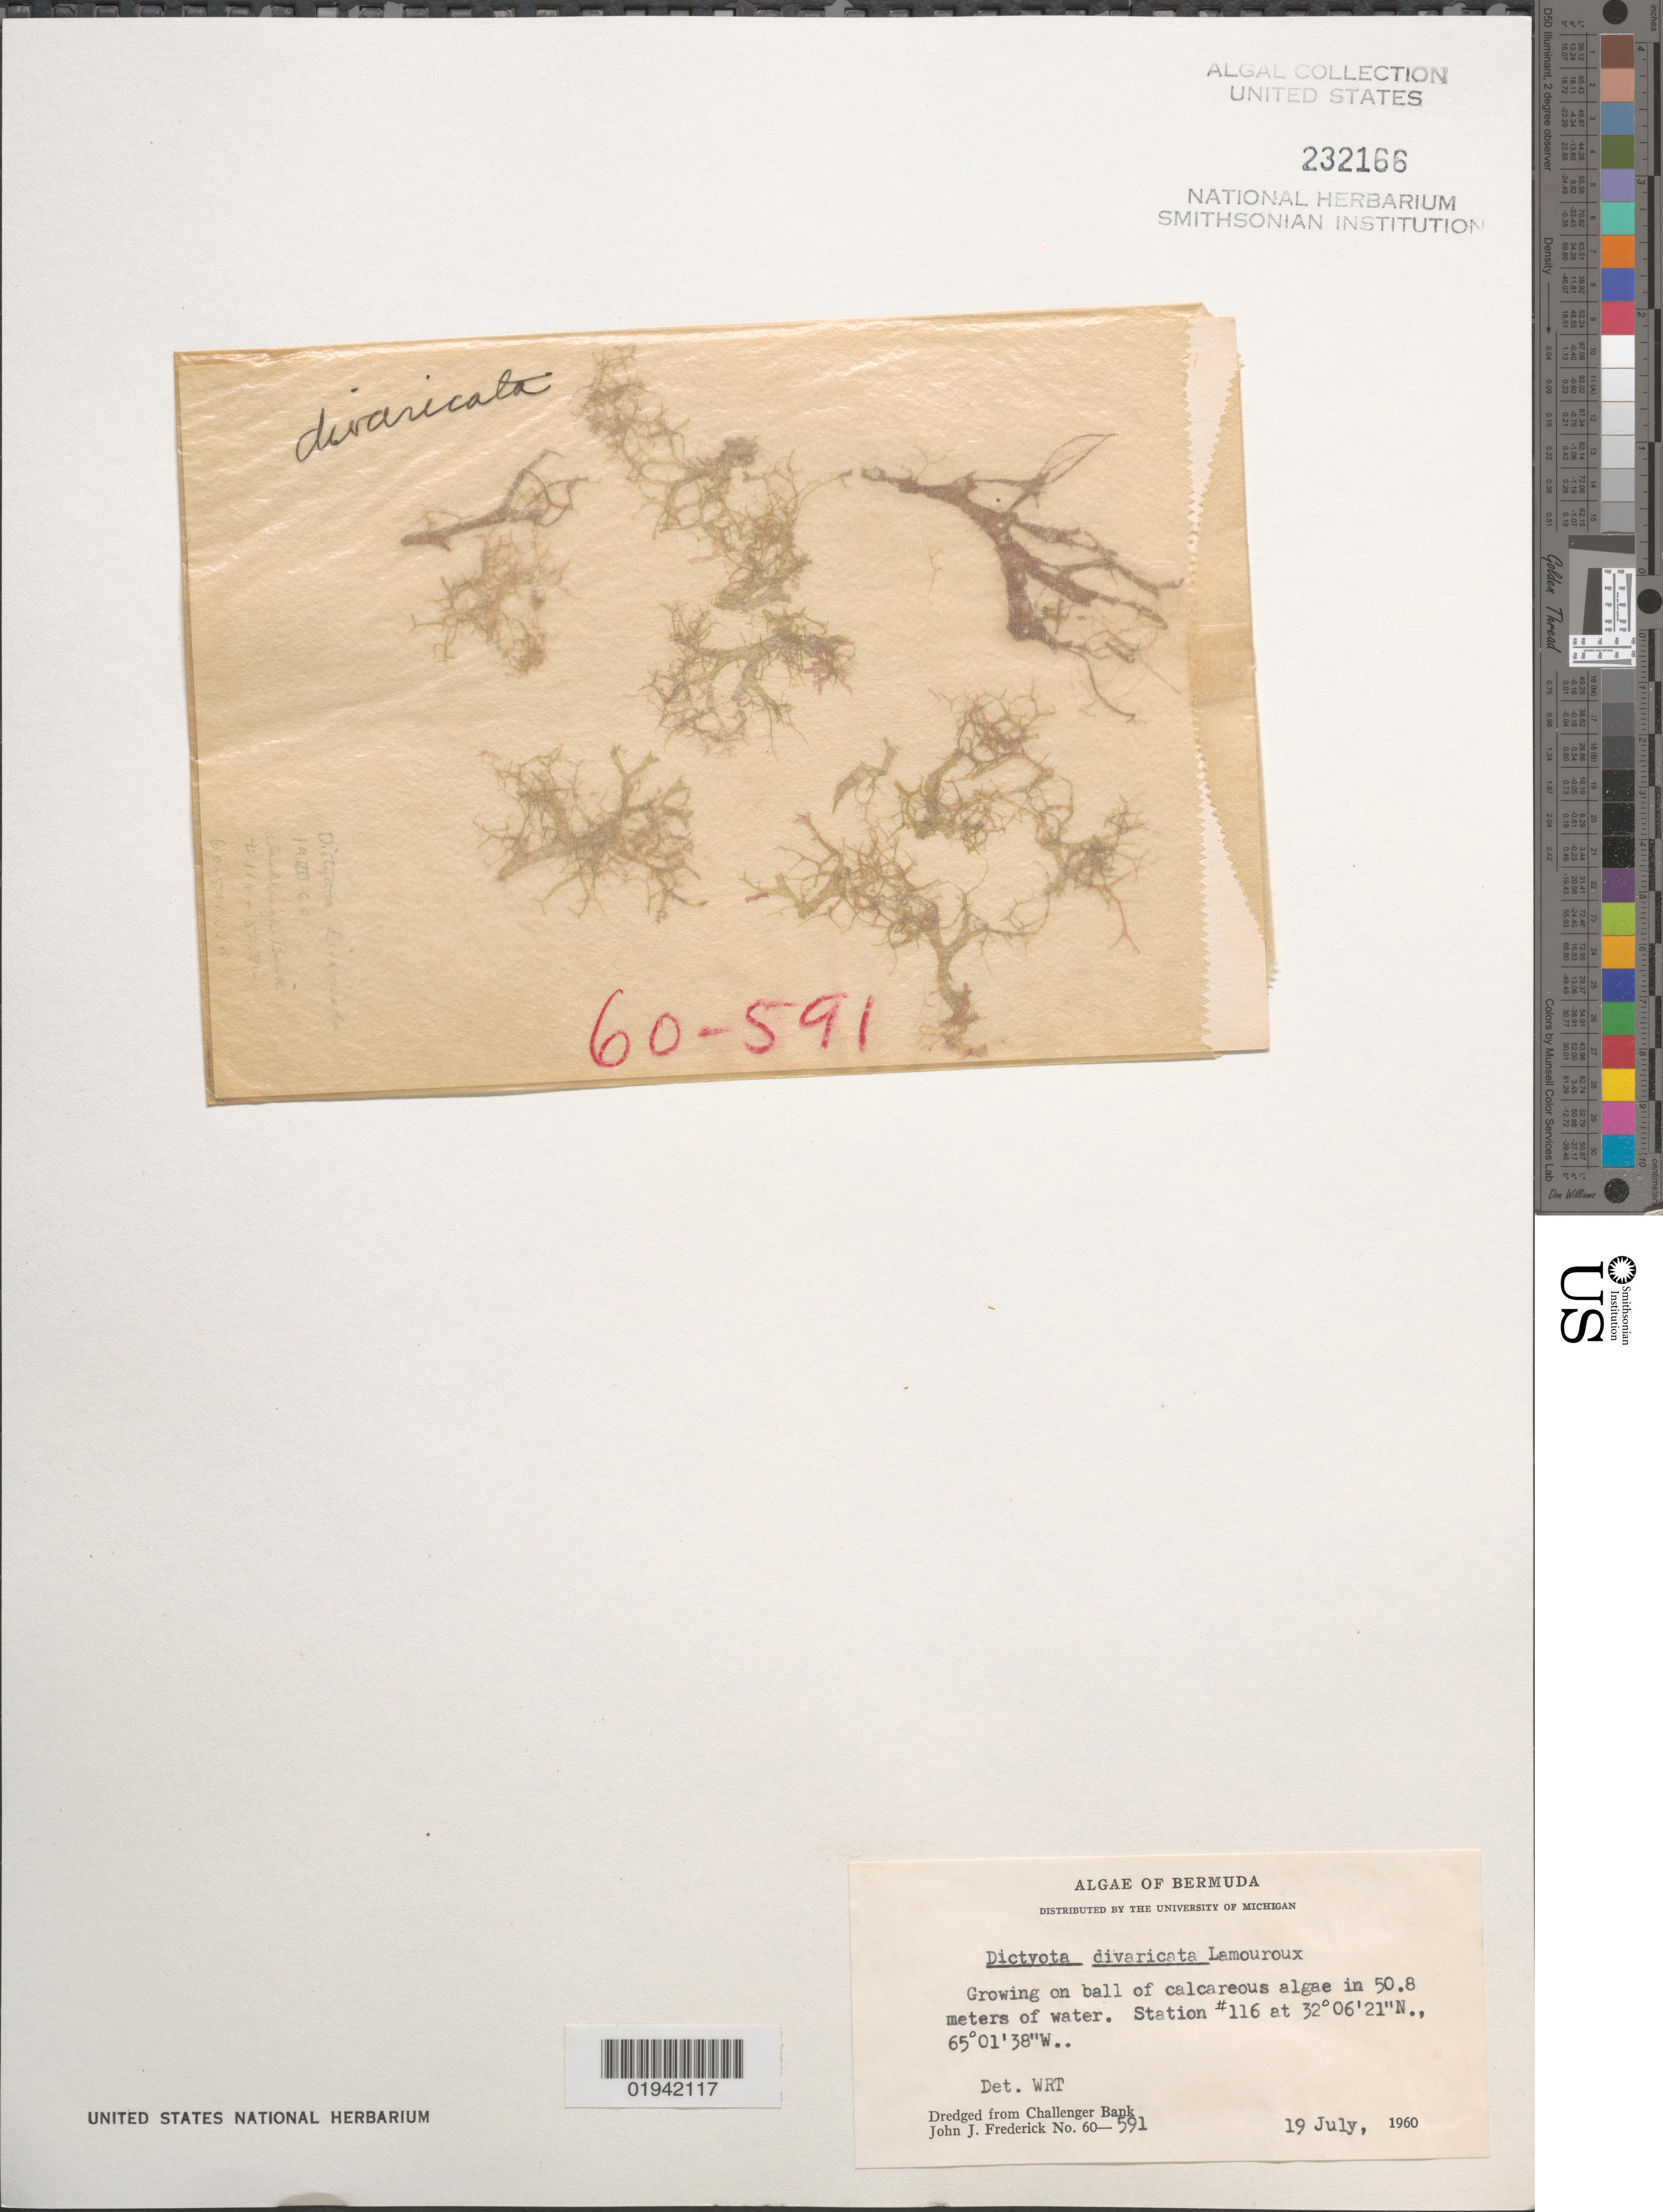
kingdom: Chromista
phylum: Ochrophyta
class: Phaeophyceae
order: Dictyotales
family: Dictyotaceae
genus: Dictyota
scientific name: Dictyota divaricata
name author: J.V.Lamouroux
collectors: J. Frederick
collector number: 60-591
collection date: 1960-07-19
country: Bermuda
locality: Station #116. Dredged from Challenger Bank.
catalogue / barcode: US 232166